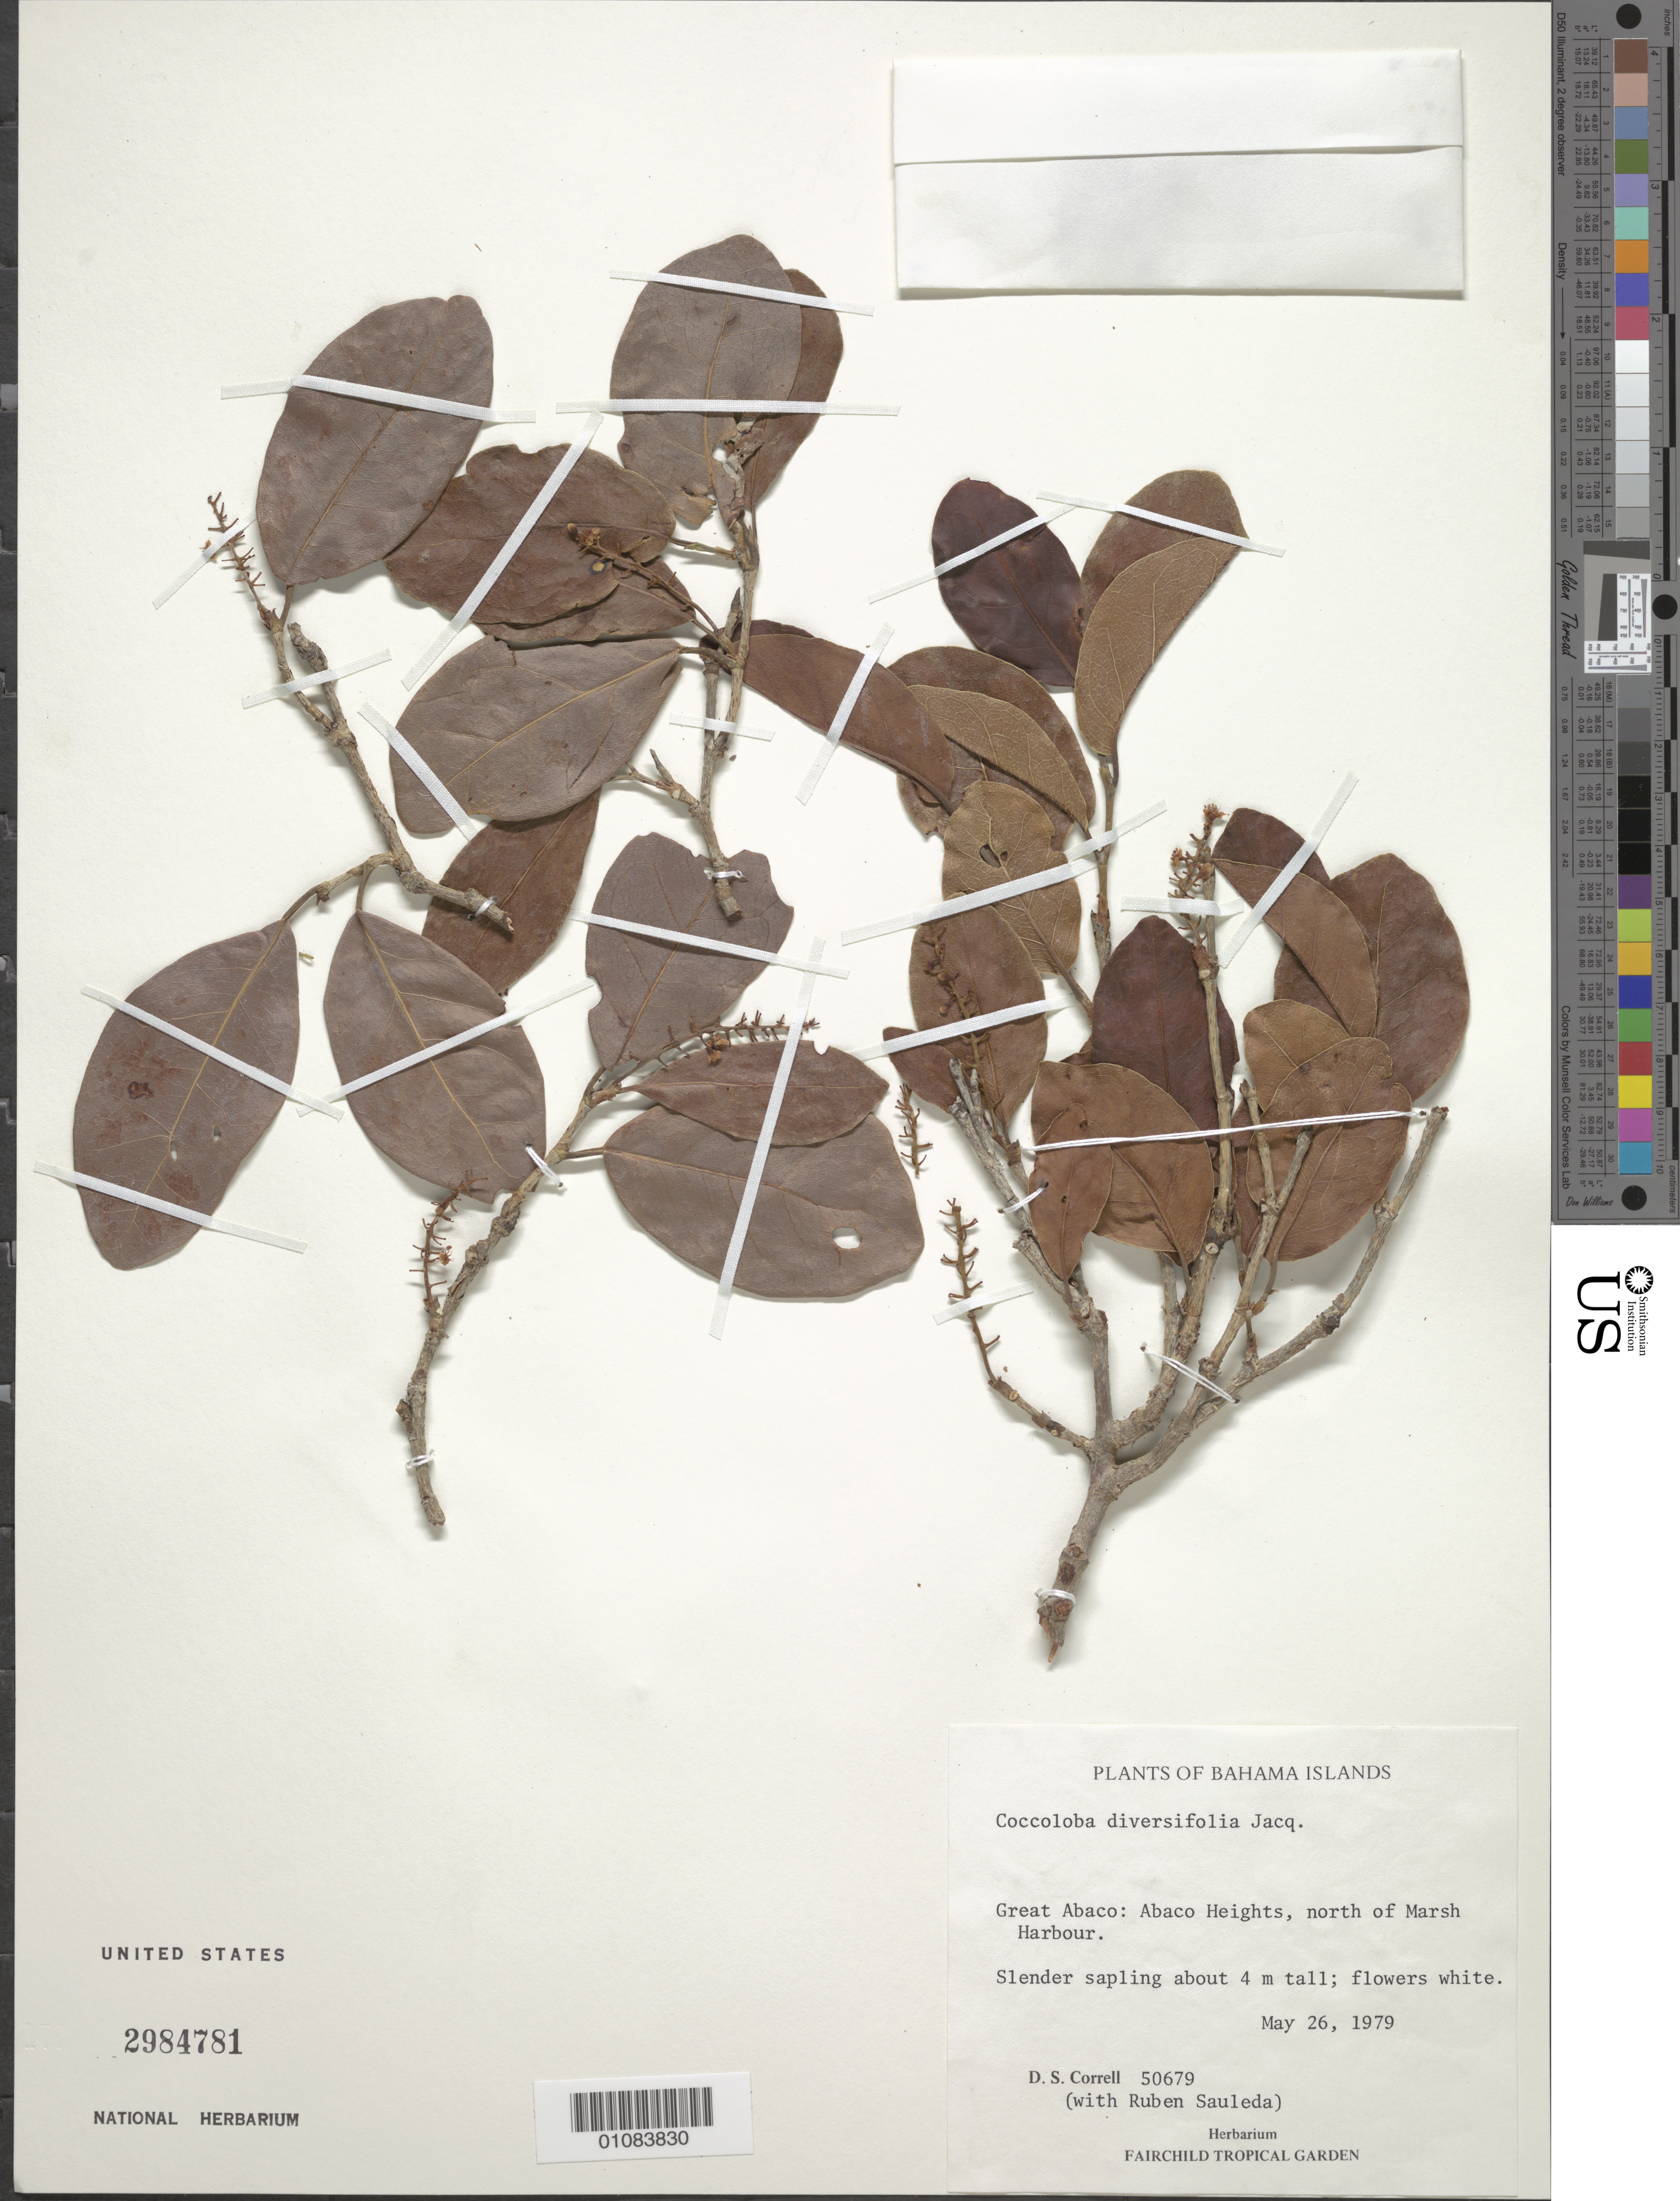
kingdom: Plantae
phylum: Tracheophyta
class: Magnoliopsida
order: Caryophyllales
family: Polygonaceae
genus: Coccoloba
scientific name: Coccoloba diversifolia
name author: Jacq.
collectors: D. S. Correll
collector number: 50679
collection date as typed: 26 May 1979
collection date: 1979-05-26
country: Bahamas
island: Great Abaco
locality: Great Abaco: Aboaco Heights, north of Marsh Harbour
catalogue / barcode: US 2984781